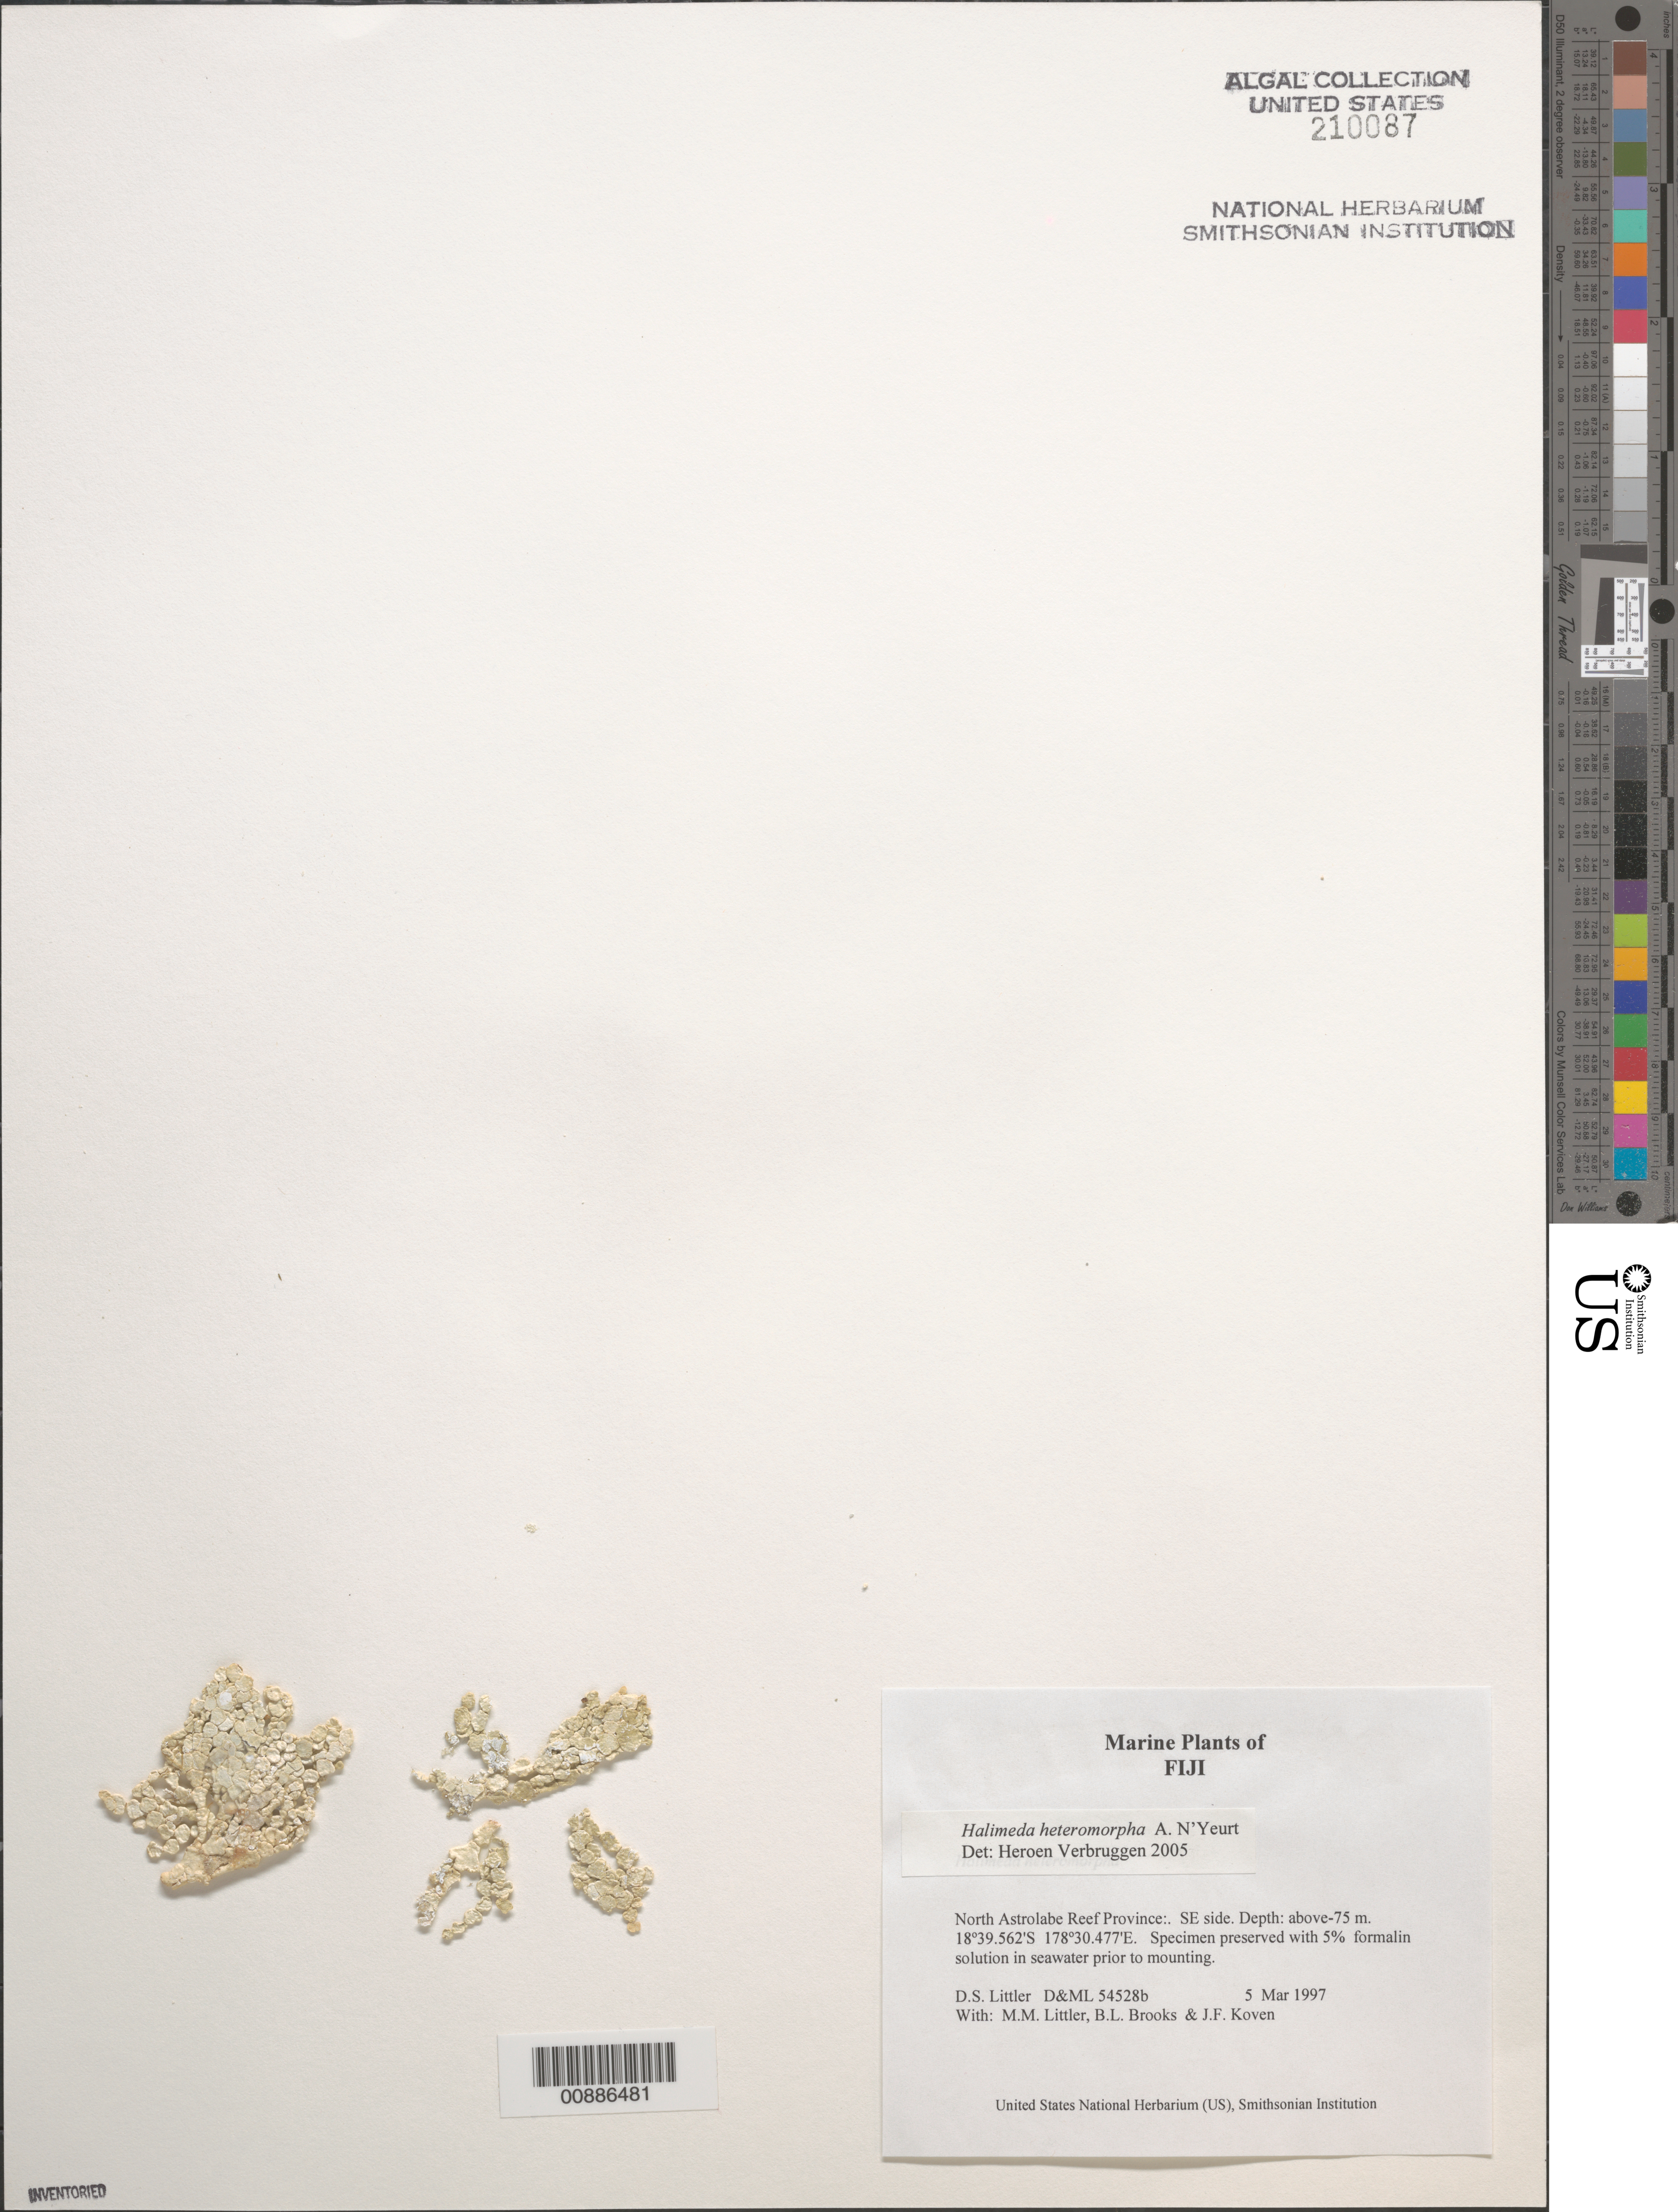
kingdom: Plantae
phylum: Chlorophyta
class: Ulvophyceae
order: Bryopsidales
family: Halimedaceae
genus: Halimeda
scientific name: Halimeda heteromorpha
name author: N'Yeurt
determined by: Verbruggen, H.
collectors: D. S. Littler, M. M. Littler, B. Brooks & J. Koven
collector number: D&ML 54528b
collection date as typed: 05 Mar 1997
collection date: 1997-03-05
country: Fiji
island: North Astrolabe Reef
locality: North Astrolabe Reef, southeast side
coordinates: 18 39.562'S, 178 30.477'E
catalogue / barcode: US 210087